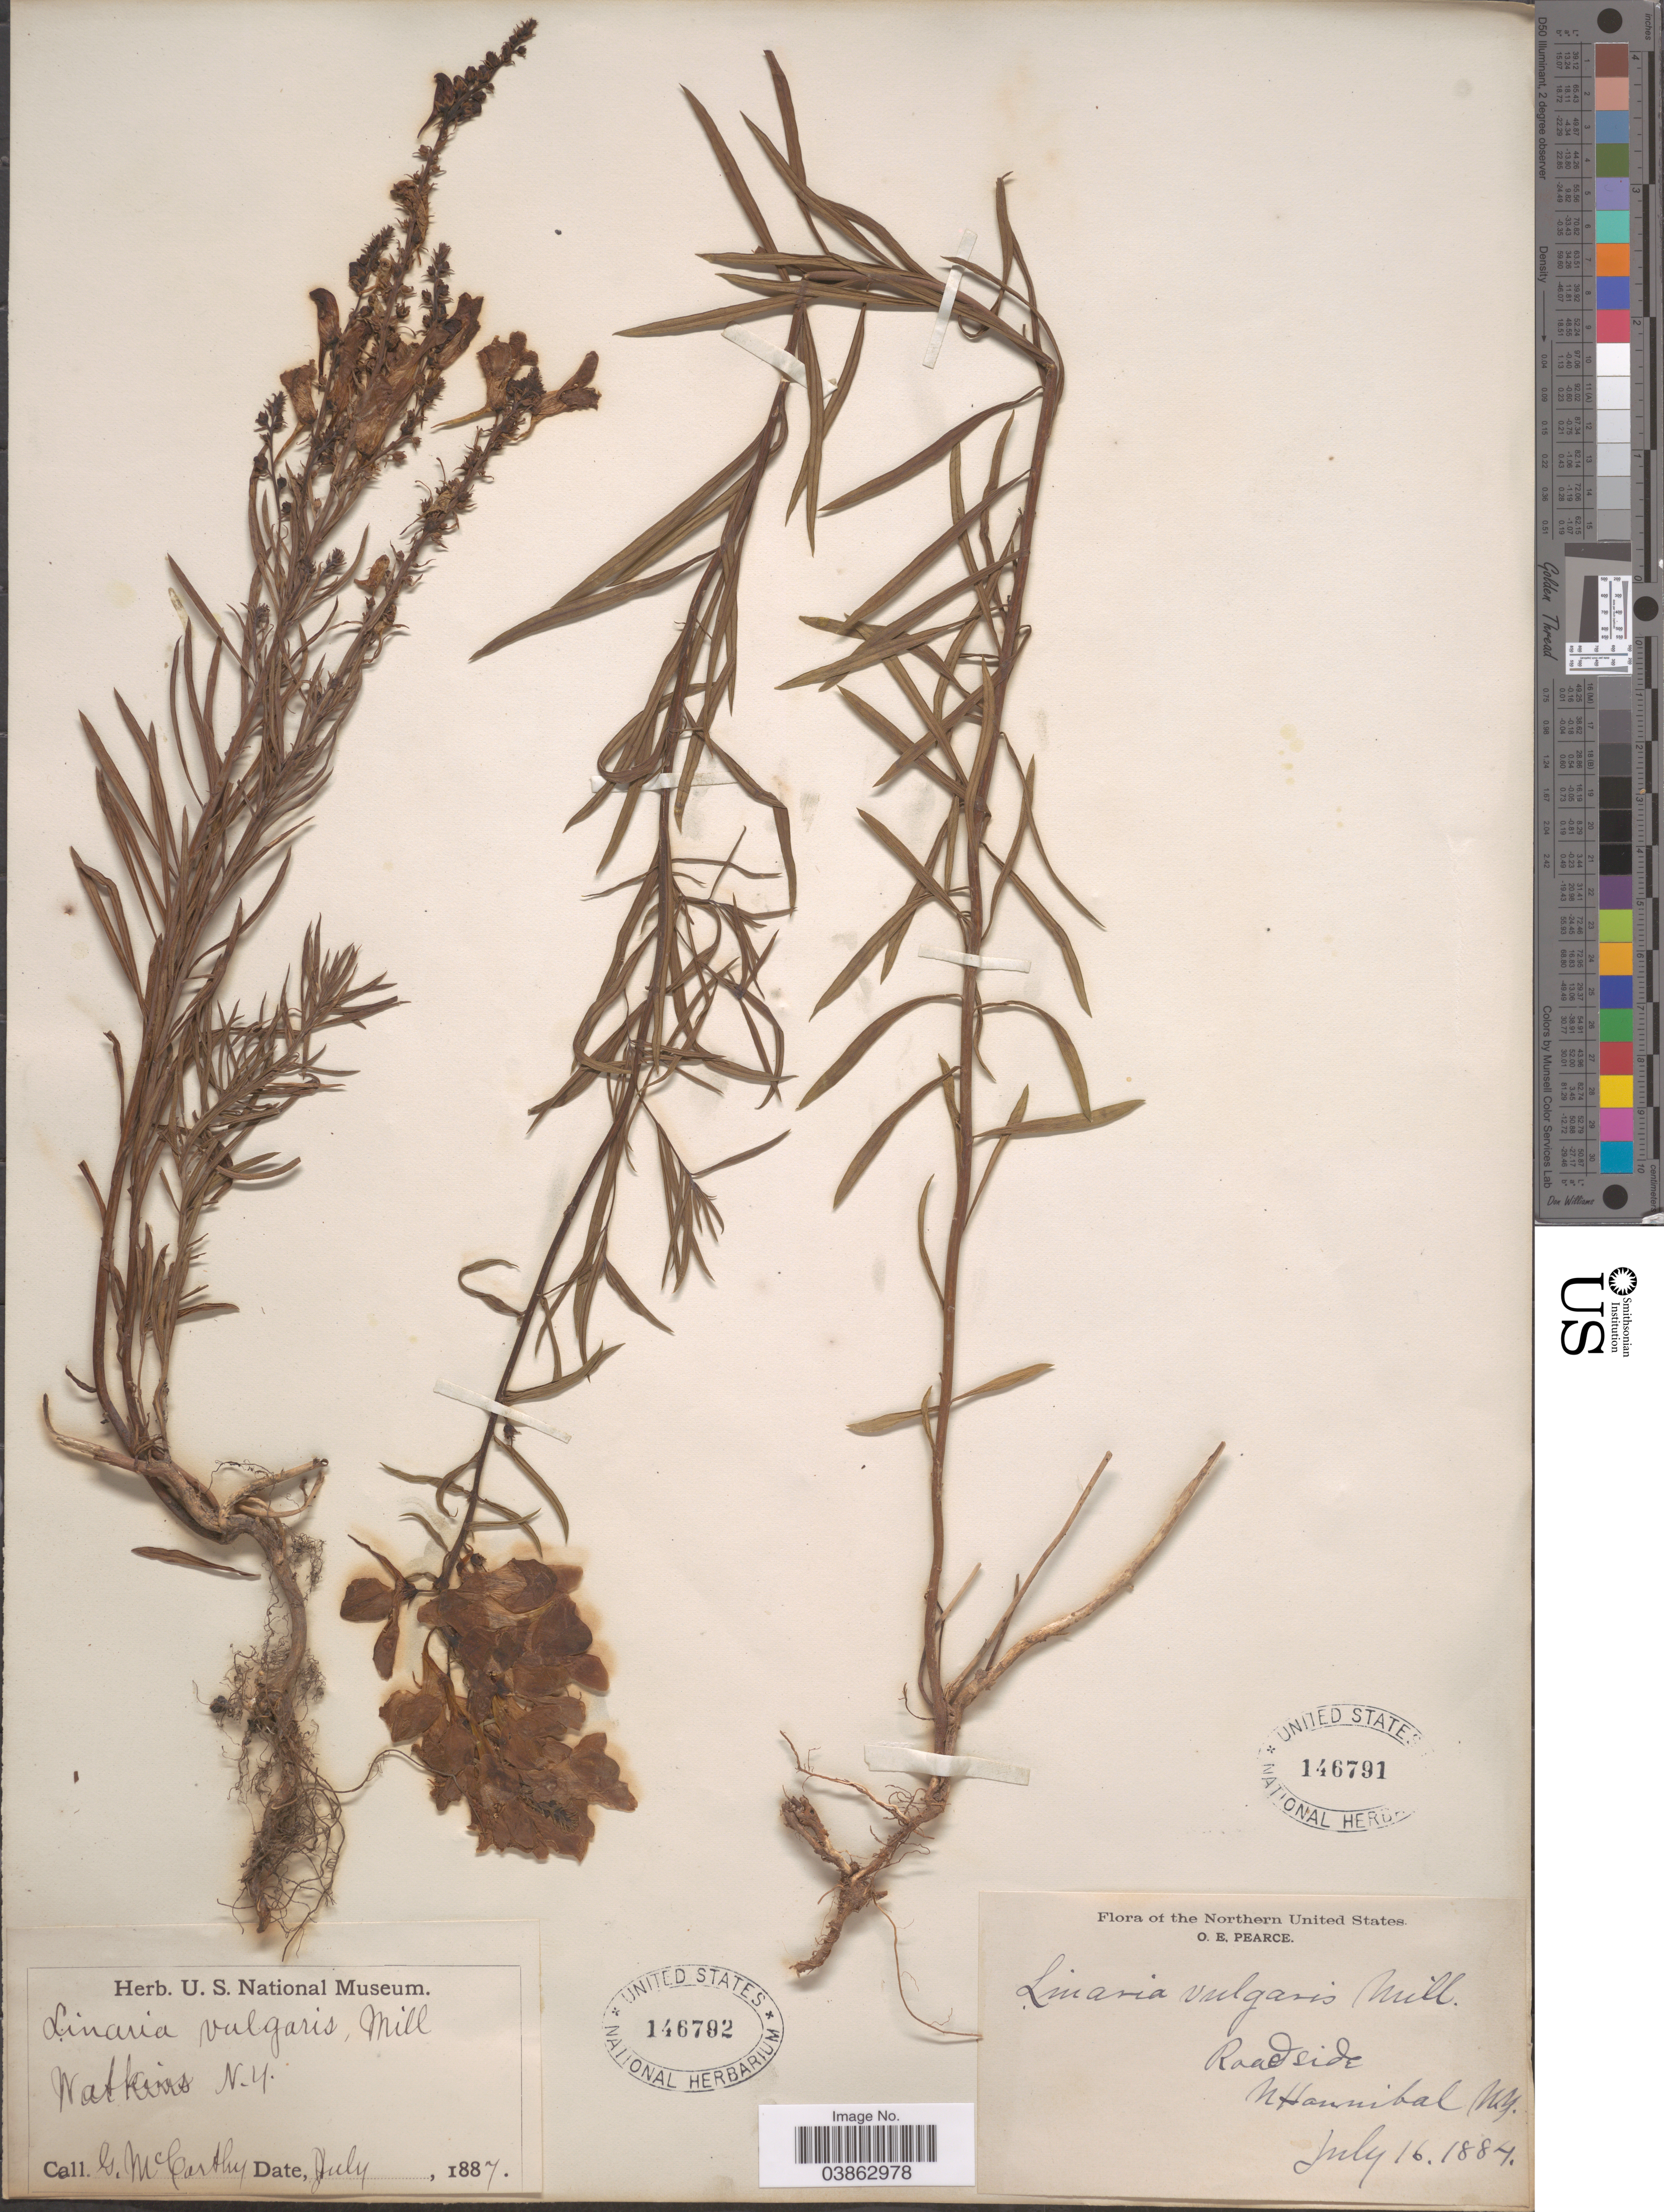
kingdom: Plantae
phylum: Tracheophyta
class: Magnoliopsida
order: Lamiales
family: Plantaginaceae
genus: Linaria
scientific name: Linaria vulgaris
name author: Mill.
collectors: G. McCarthy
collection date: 1887-07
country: United States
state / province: New York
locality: Watkins.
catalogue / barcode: US 146792-2